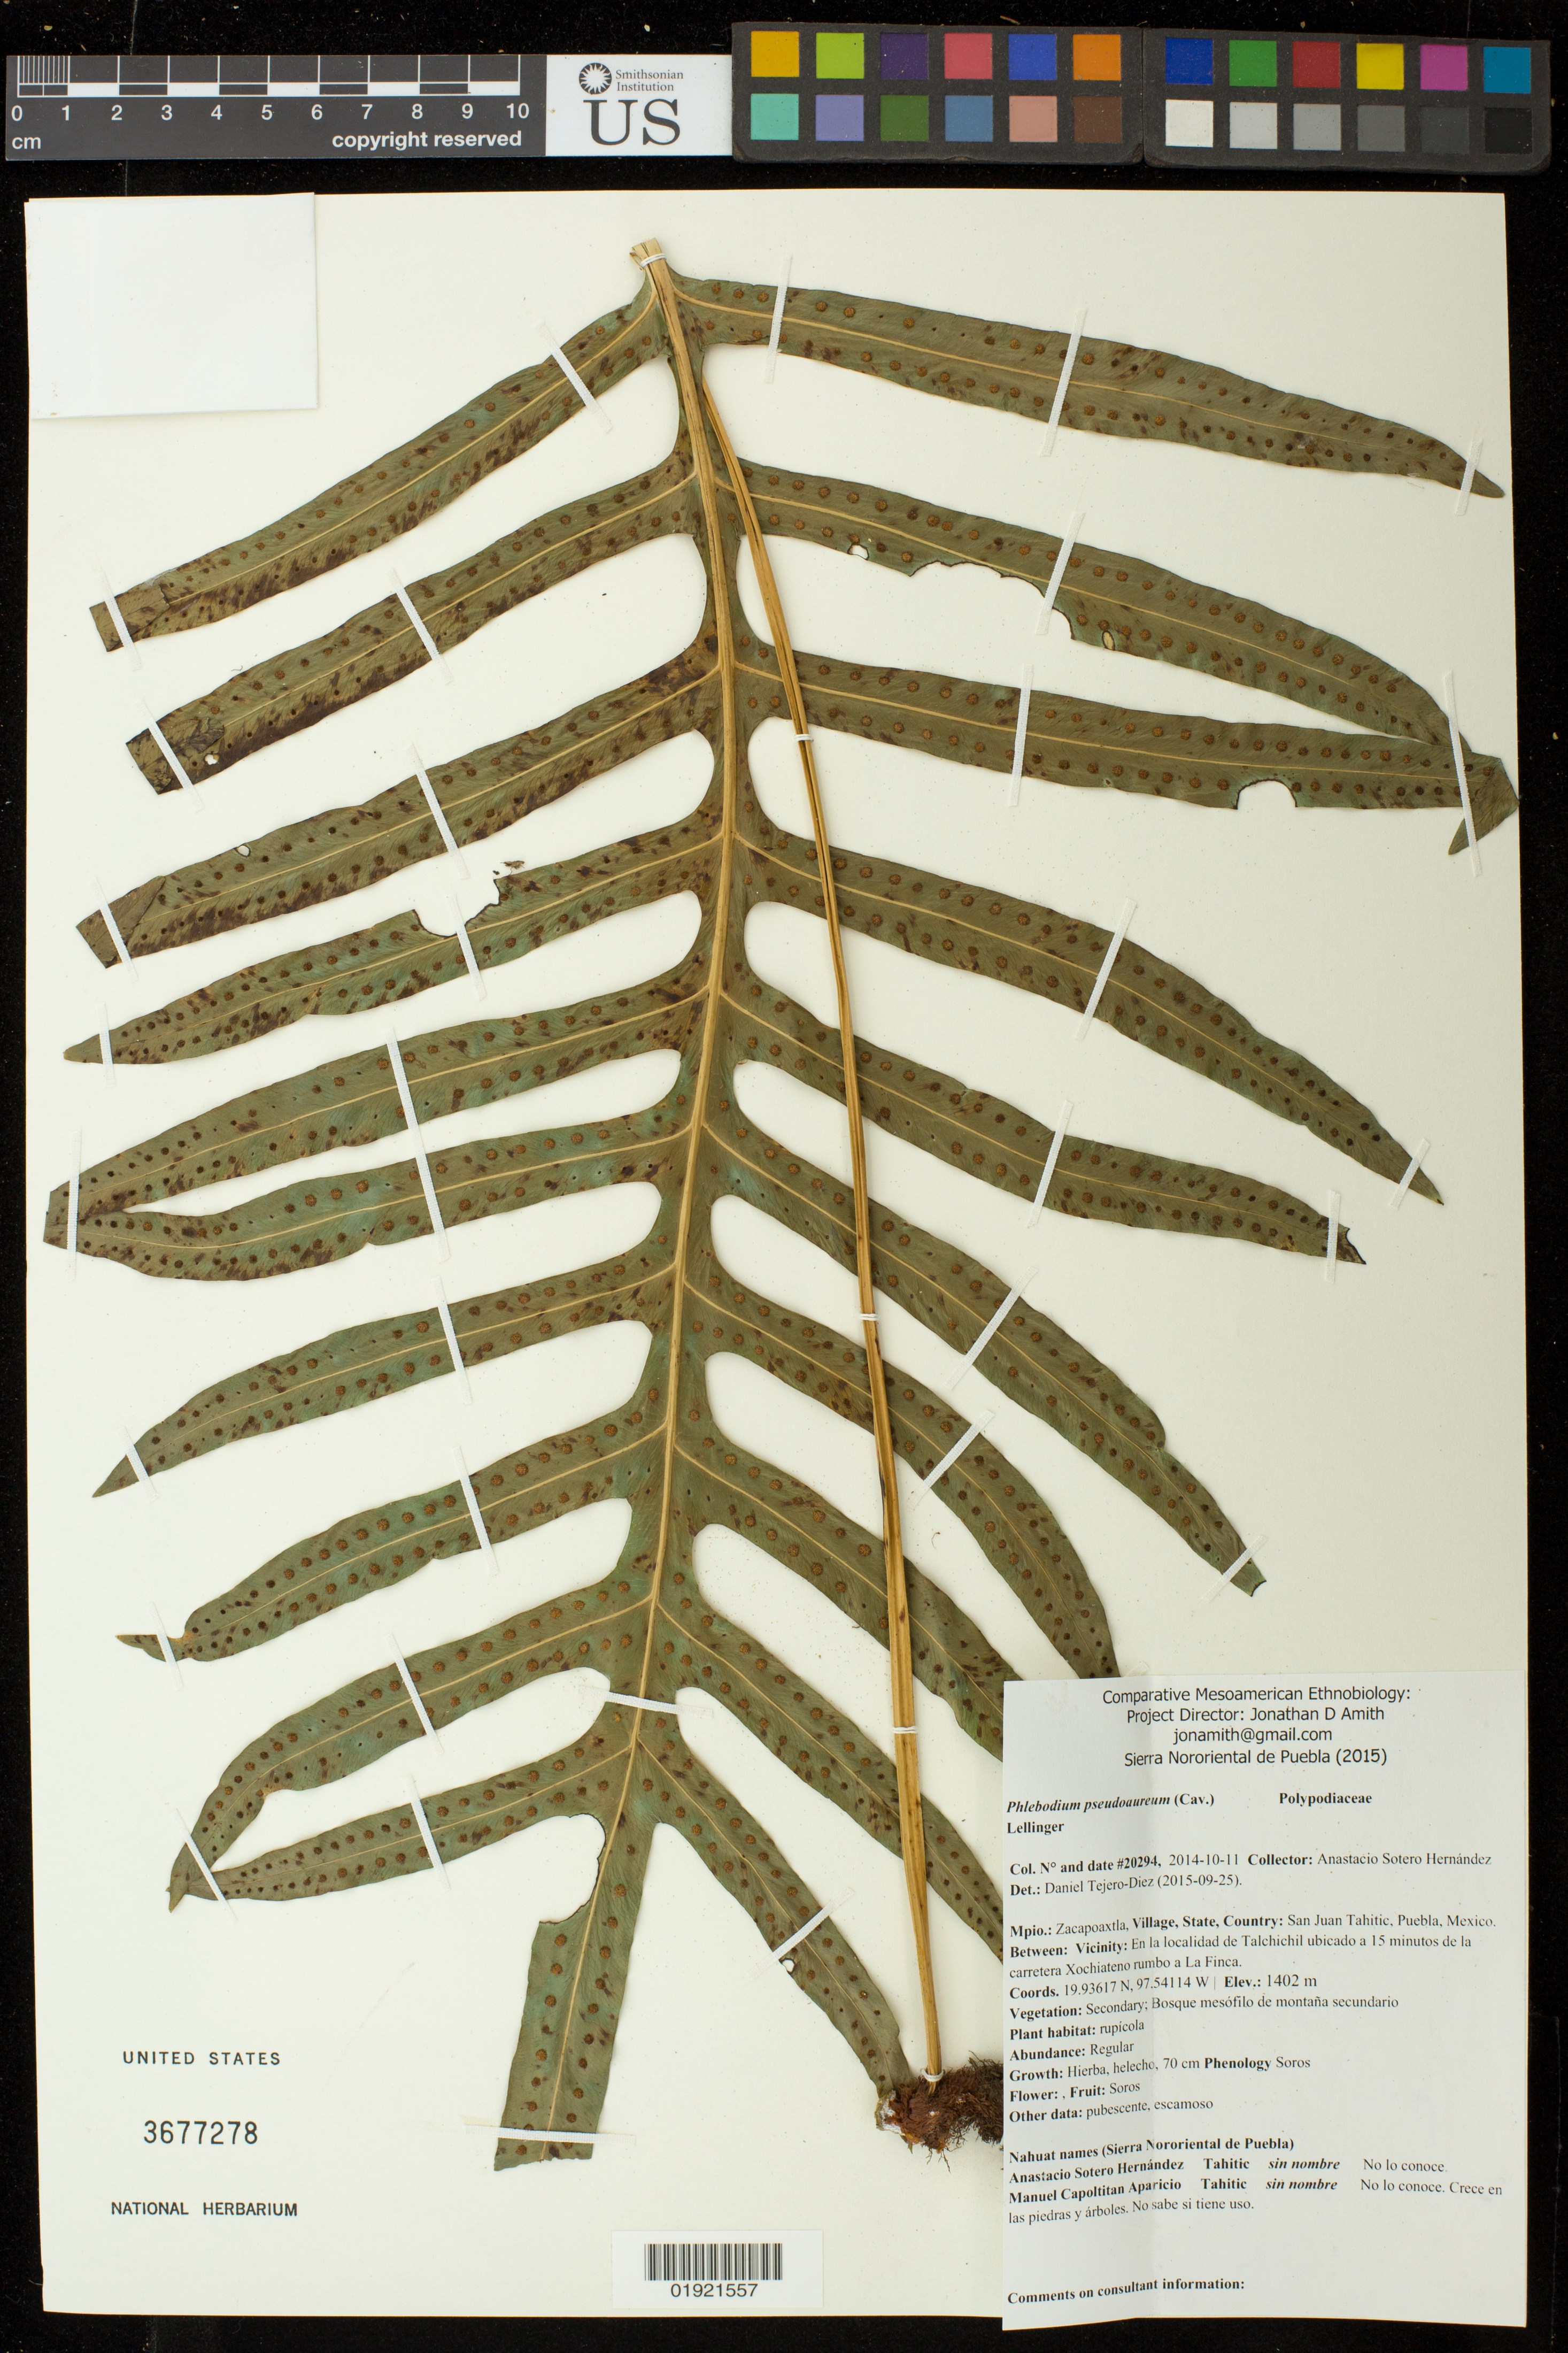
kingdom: Plantae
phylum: Tracheophyta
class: Polypodiopsida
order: Polypodiales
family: Polypodiaceae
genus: Phlebodium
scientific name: Phlebodium pseudoaureum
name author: (Cav.) Lellinger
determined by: Tejero-Díez, [J.] Daniel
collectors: A. Sotero H.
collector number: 20294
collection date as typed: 2014-10-11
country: Mexico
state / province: Puebla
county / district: Zacapoaxtla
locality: San Juan Tahitic, Puebla, Mexico, En la localidad de Talchichil ubicado a 15 minutos de la carretera Xochiateno rumbo a La Finca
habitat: Secondary; Bosque mesofilo de montana secundario, rupicola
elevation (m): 1402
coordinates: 19.93617 N, 97.54114 W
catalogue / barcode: US 3677278